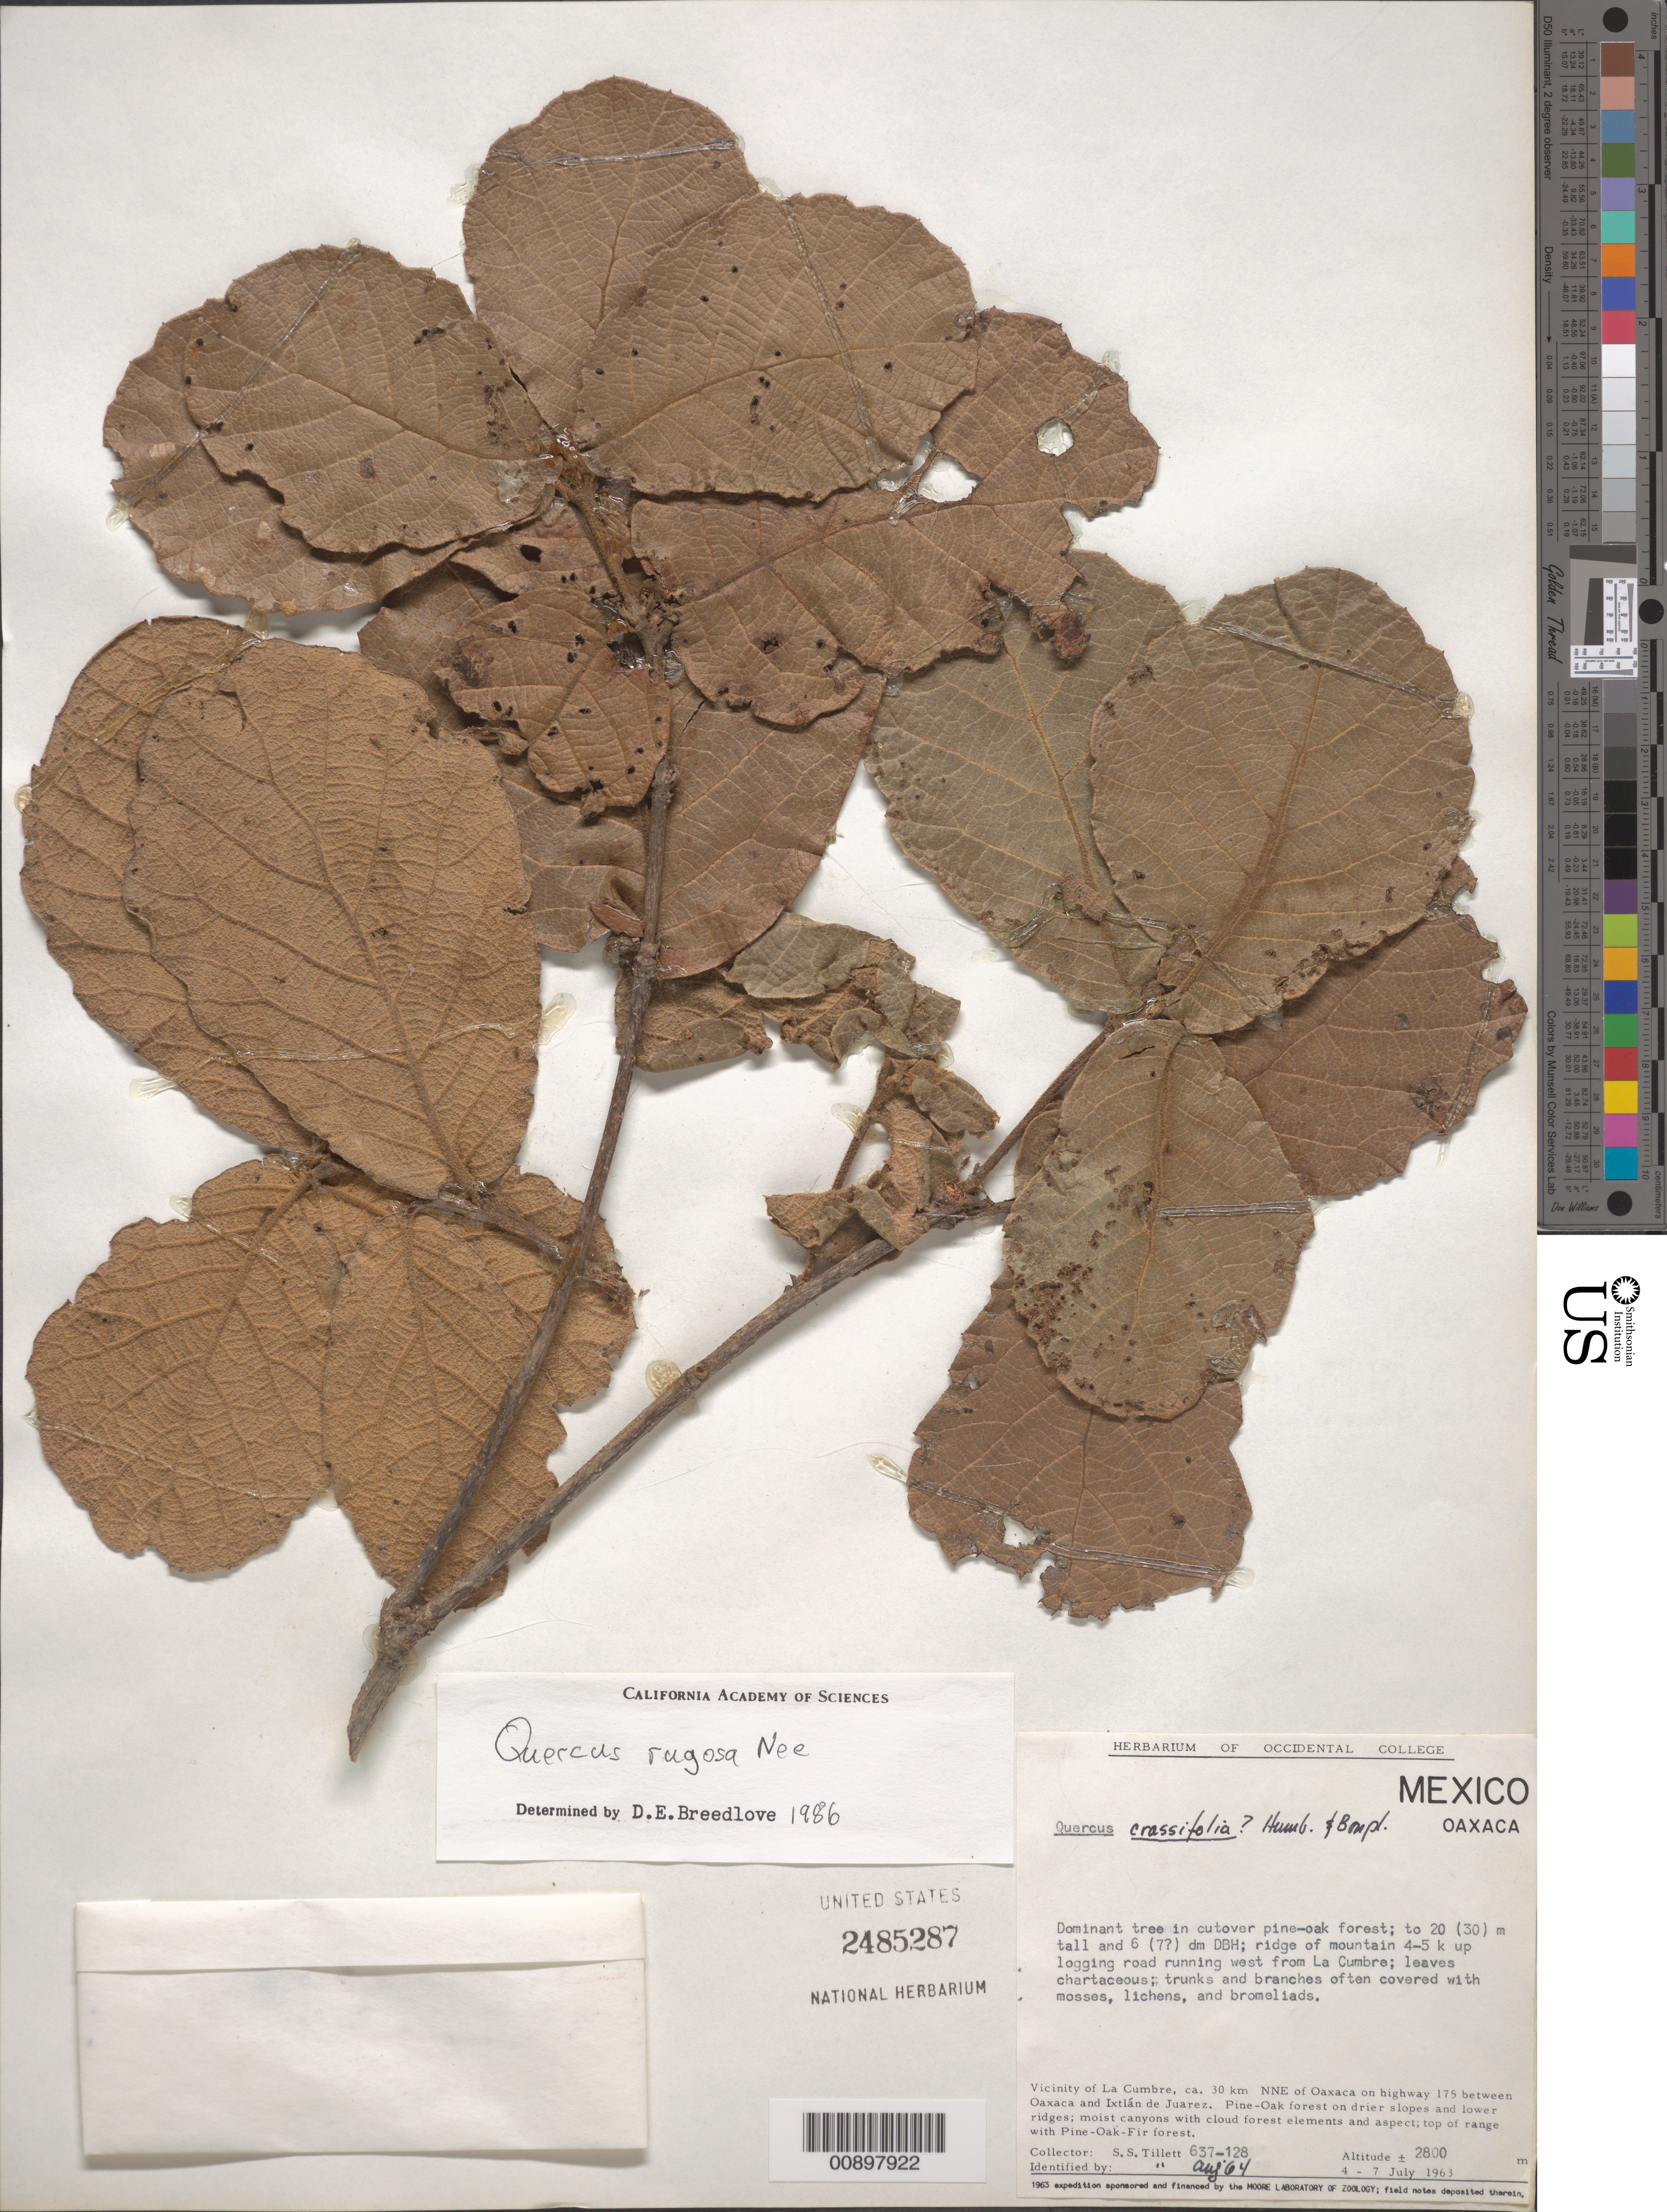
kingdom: Plantae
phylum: Tracheophyta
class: Magnoliopsida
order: Fagales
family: Fagaceae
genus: Quercus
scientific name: Quercus rugosa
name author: Née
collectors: S. S. Tillett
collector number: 637-128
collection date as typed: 04 Jul 1963 to 07 Jul 1963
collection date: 1963-07-04/1963-07-07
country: Mexico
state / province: Oaxaca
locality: Ridge of mountain 4-5 k up logging road running west from La Cumbre (ca. 30 km NNE of Oaxaca on highway 175 between Oaxaca and Ixtlán de Juárez).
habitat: Cut-over pine-oak forest on drier slopes and lower ridges. Trunks & branches often covered w/mosses, lichens, and bromeliads.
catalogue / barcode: US 2485287